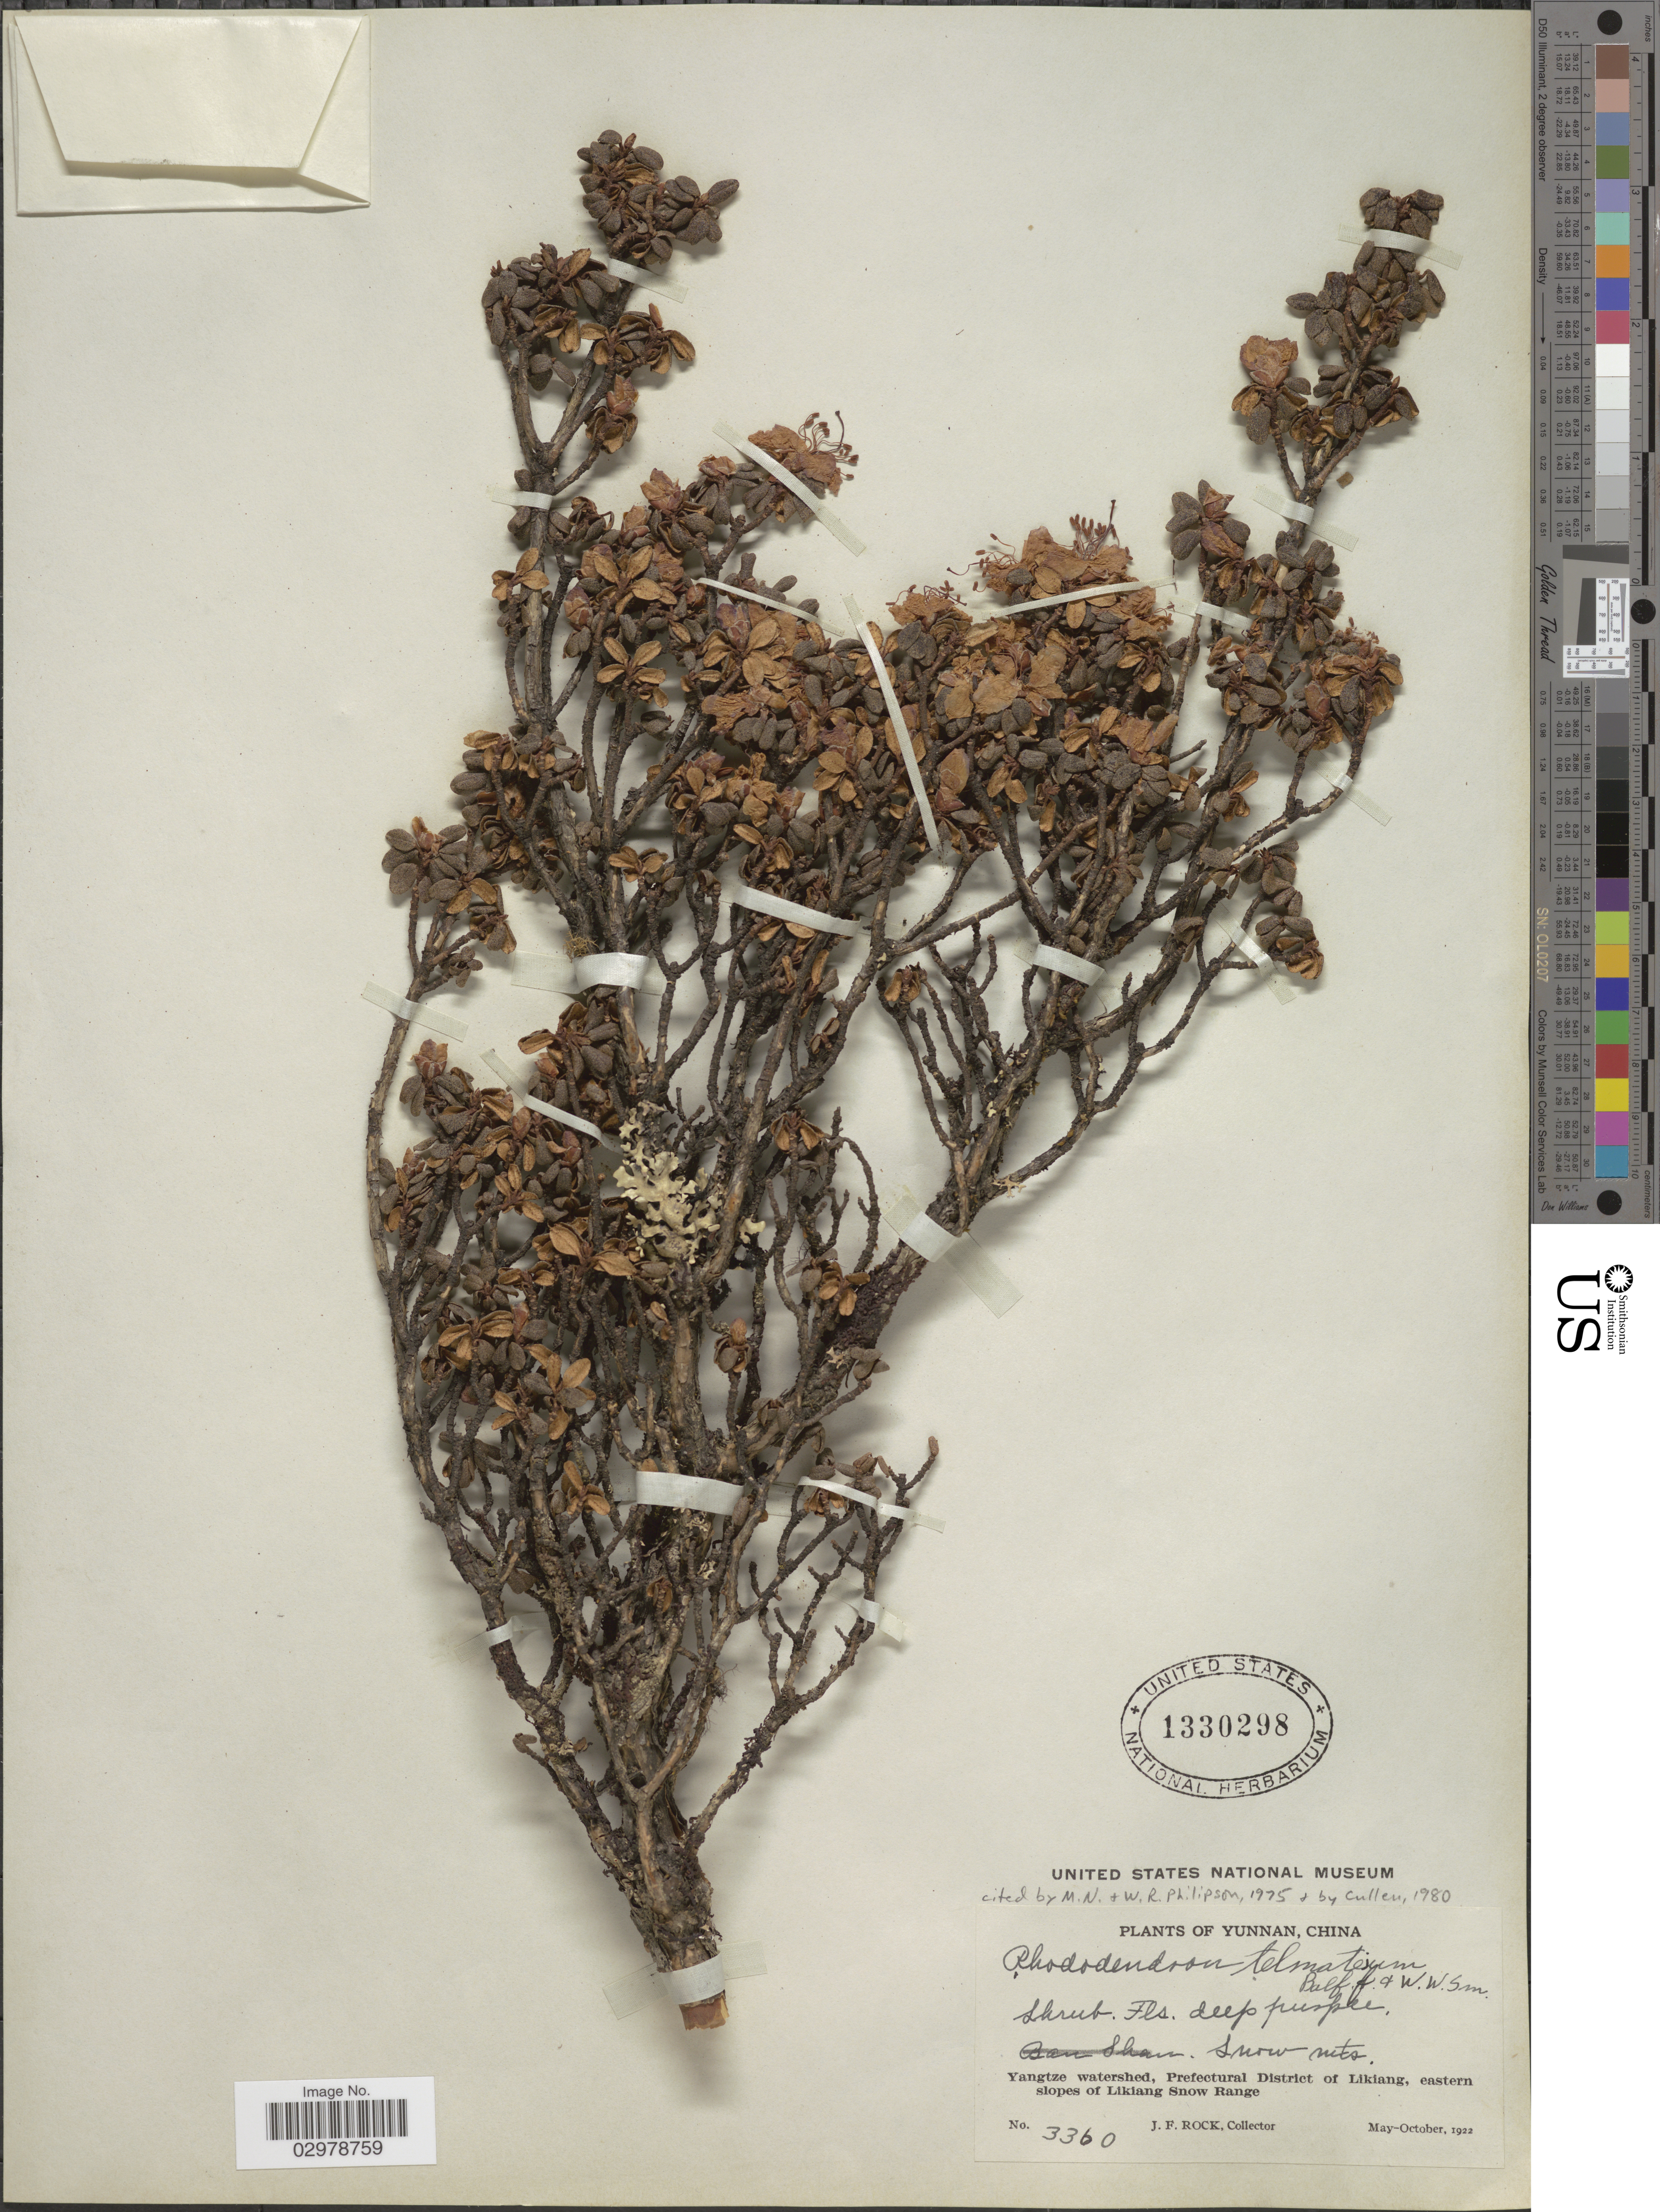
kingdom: Plantae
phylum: Tracheophyta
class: Magnoliopsida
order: Ericales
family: Ericaceae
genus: Rhododendron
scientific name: Rhododendron telmateium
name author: Balf. f. & W.W. Sm.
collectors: J. Rock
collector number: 3360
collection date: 1922-05/1922-10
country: China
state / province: Yunnan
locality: Snow Mts. Yangtze watershed, Prefectural District of Likiang, eastern slopes of Likiang Snow Range.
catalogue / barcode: US 1330298